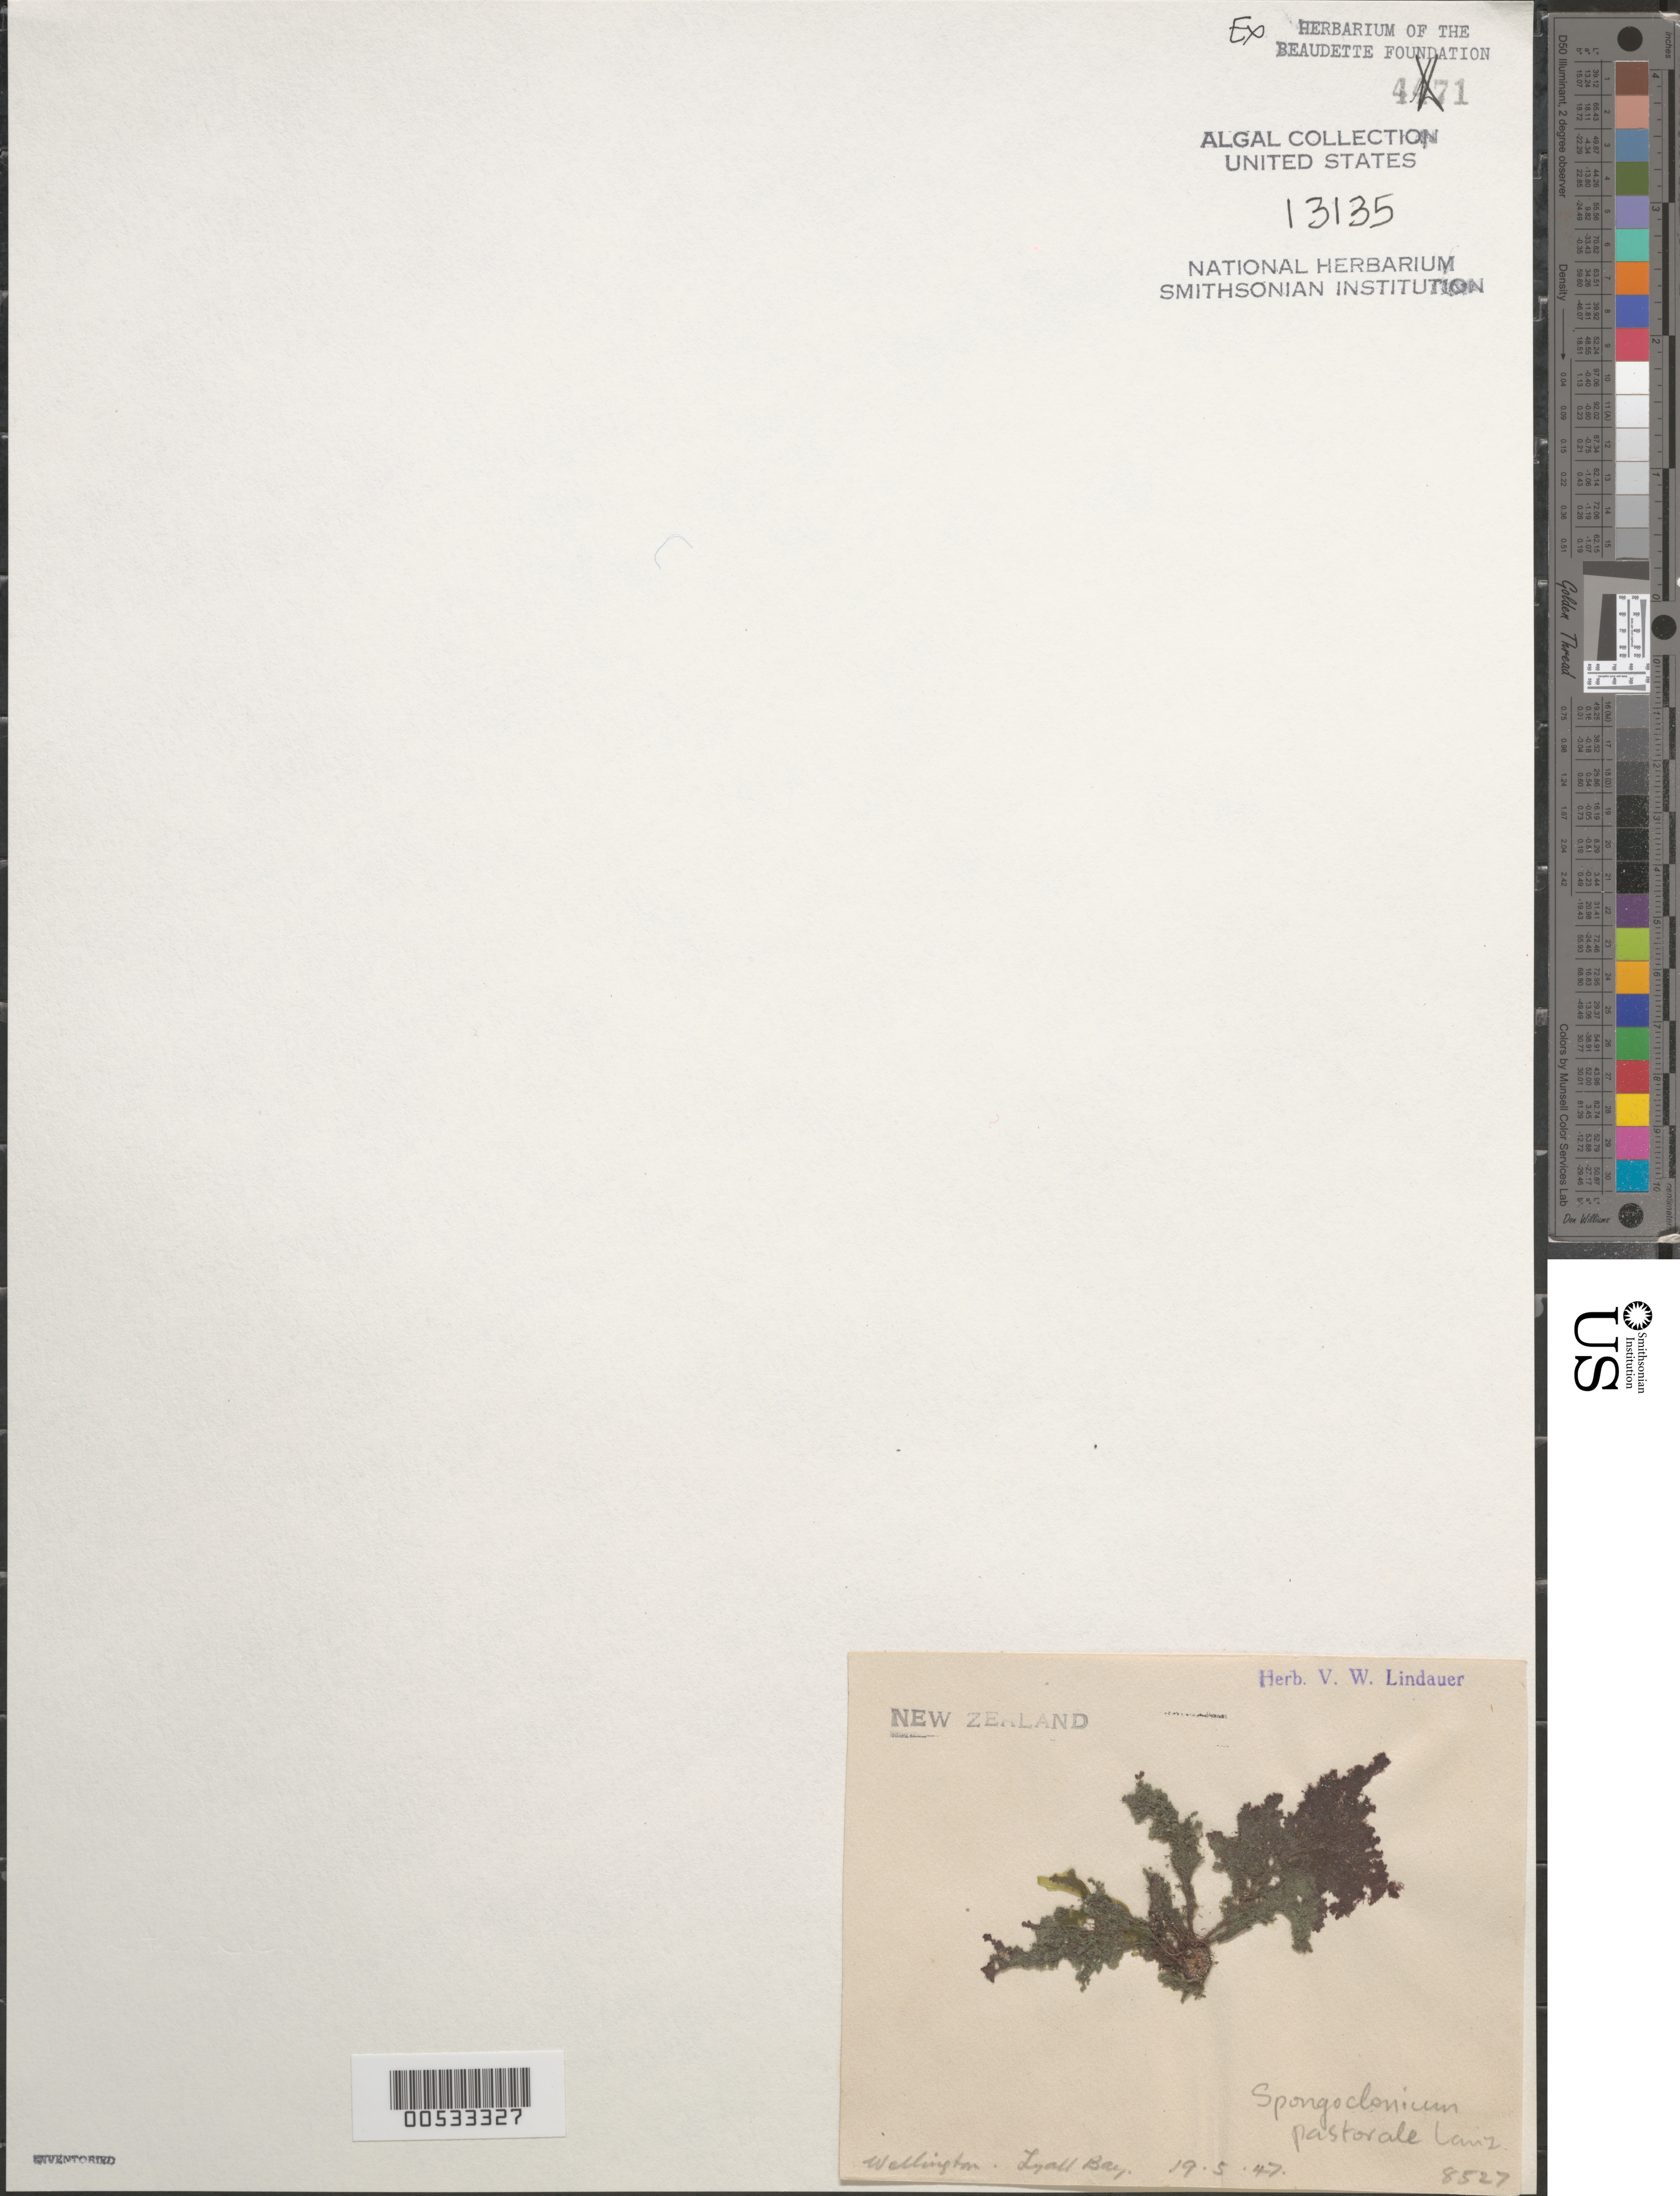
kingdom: Plantae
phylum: Rhodophyta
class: Florideophyceae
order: Ceramiales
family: Wrangeliaceae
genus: Spongoclonium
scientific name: Spongoclonium pastorale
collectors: V. Lindauer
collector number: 8527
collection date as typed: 19 May 1947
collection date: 1947-05-19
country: New Zealand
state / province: Wellington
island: North Island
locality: Lyall Bay, Wellington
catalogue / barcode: US 13135